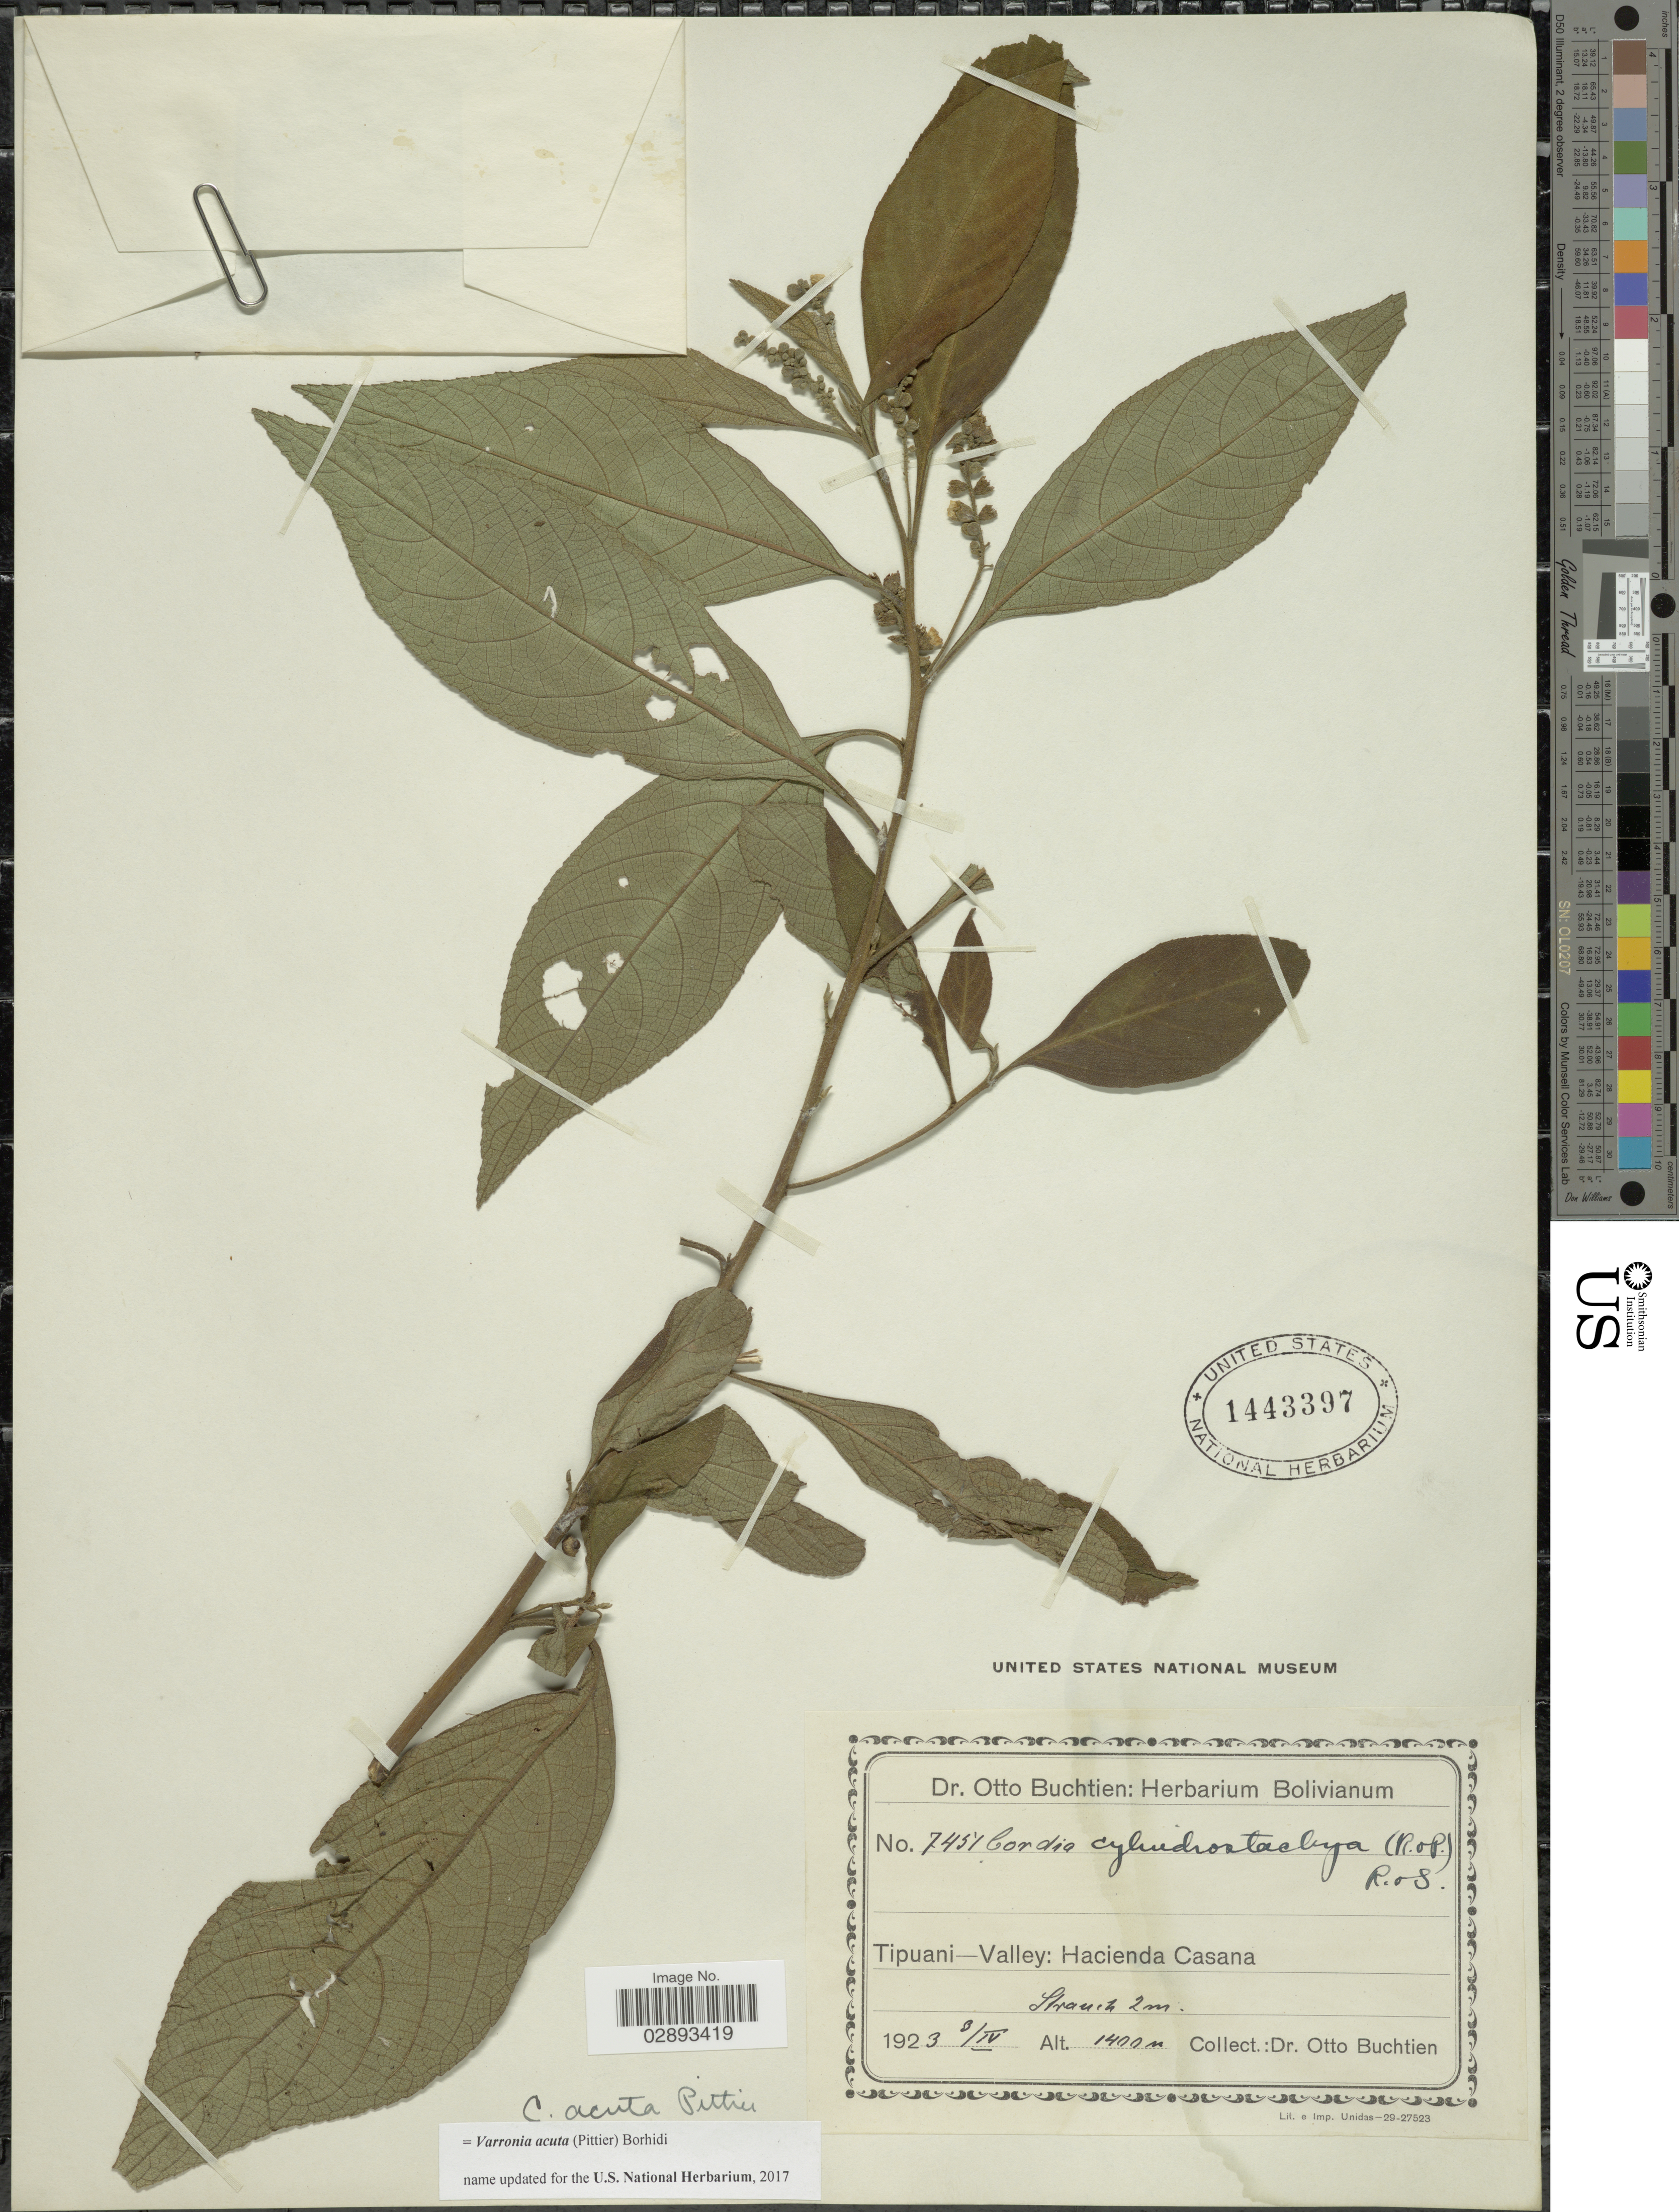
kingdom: Plantae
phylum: Tracheophyta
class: Magnoliopsida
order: Boraginales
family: Cordiaceae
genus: Varronia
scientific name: Varronia acuta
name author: (Pittier) Borhidi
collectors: O. Buchtien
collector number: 7451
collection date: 1923-04-03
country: Bolivia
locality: Tipuani-Valley: Hacienda Casana.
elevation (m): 1400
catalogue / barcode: US 1443397